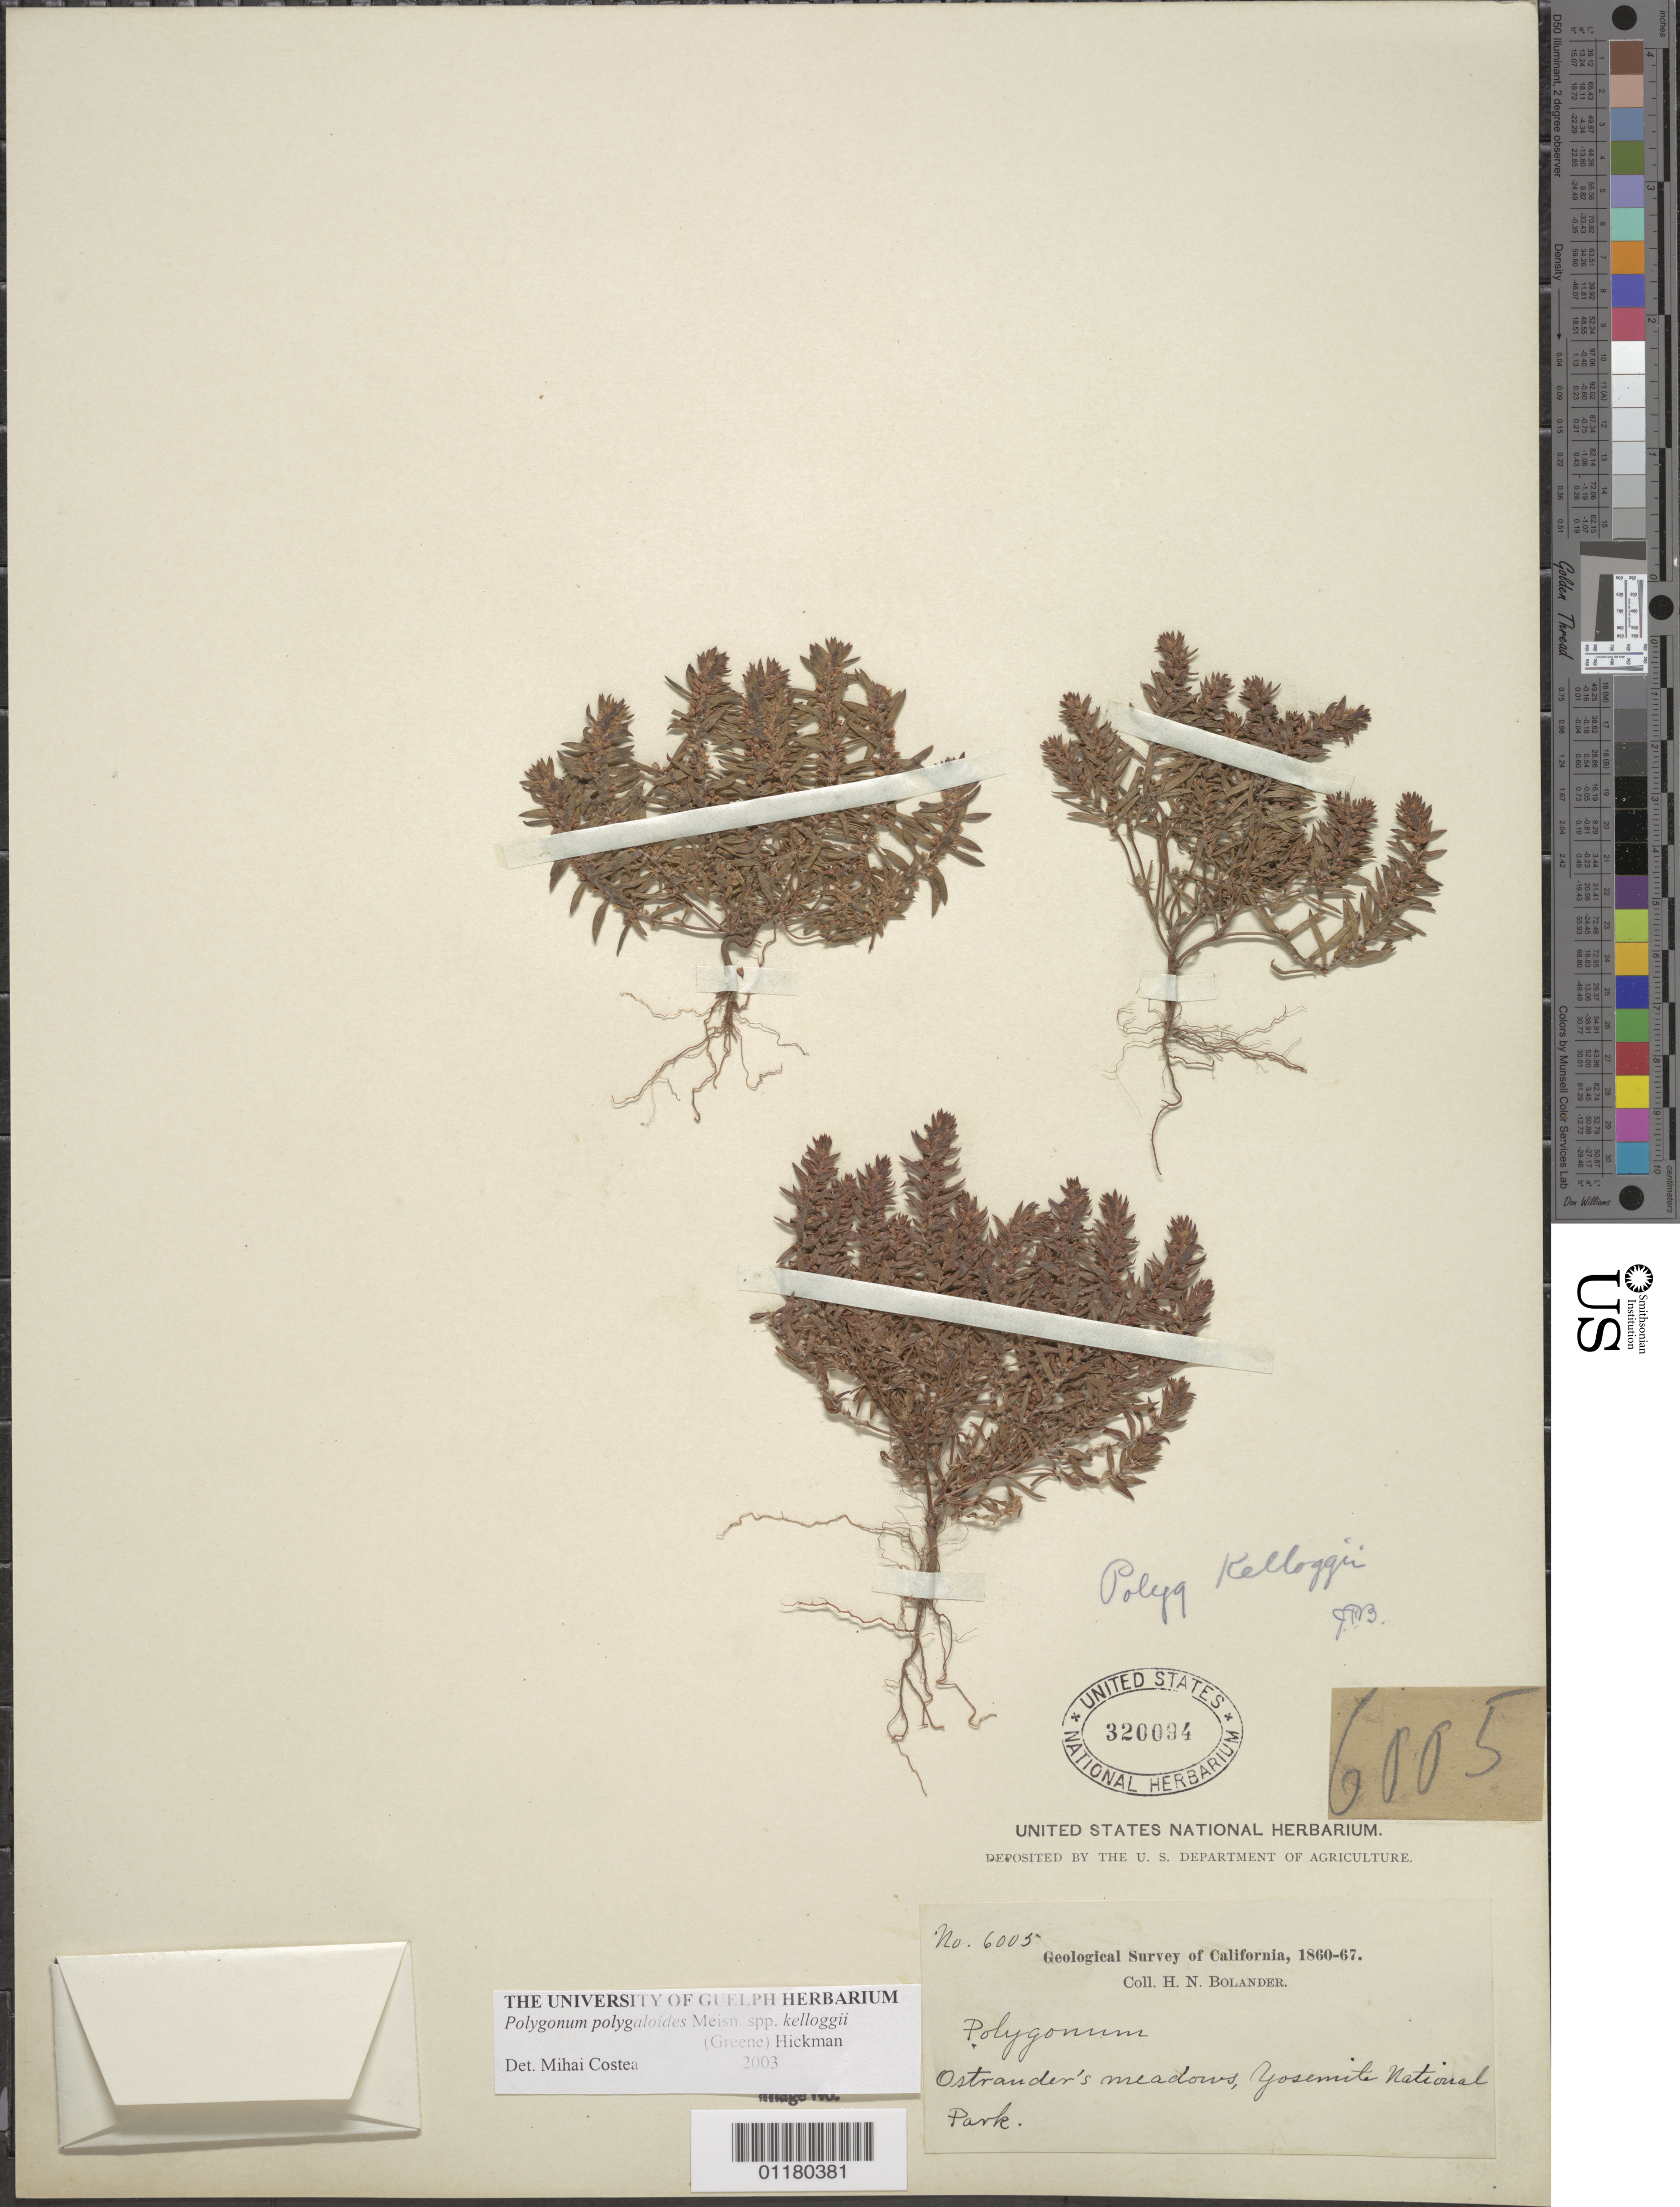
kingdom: Plantae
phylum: Tracheophyta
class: Magnoliopsida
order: Caryophyllales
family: Polygonaceae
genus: Polygonum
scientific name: Polygonum polygaloides subsp. kelloggii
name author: (Greene) Hickman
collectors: H. Bolander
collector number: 6005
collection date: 1860/1867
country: United States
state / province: California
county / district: Mariposa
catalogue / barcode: US 320094